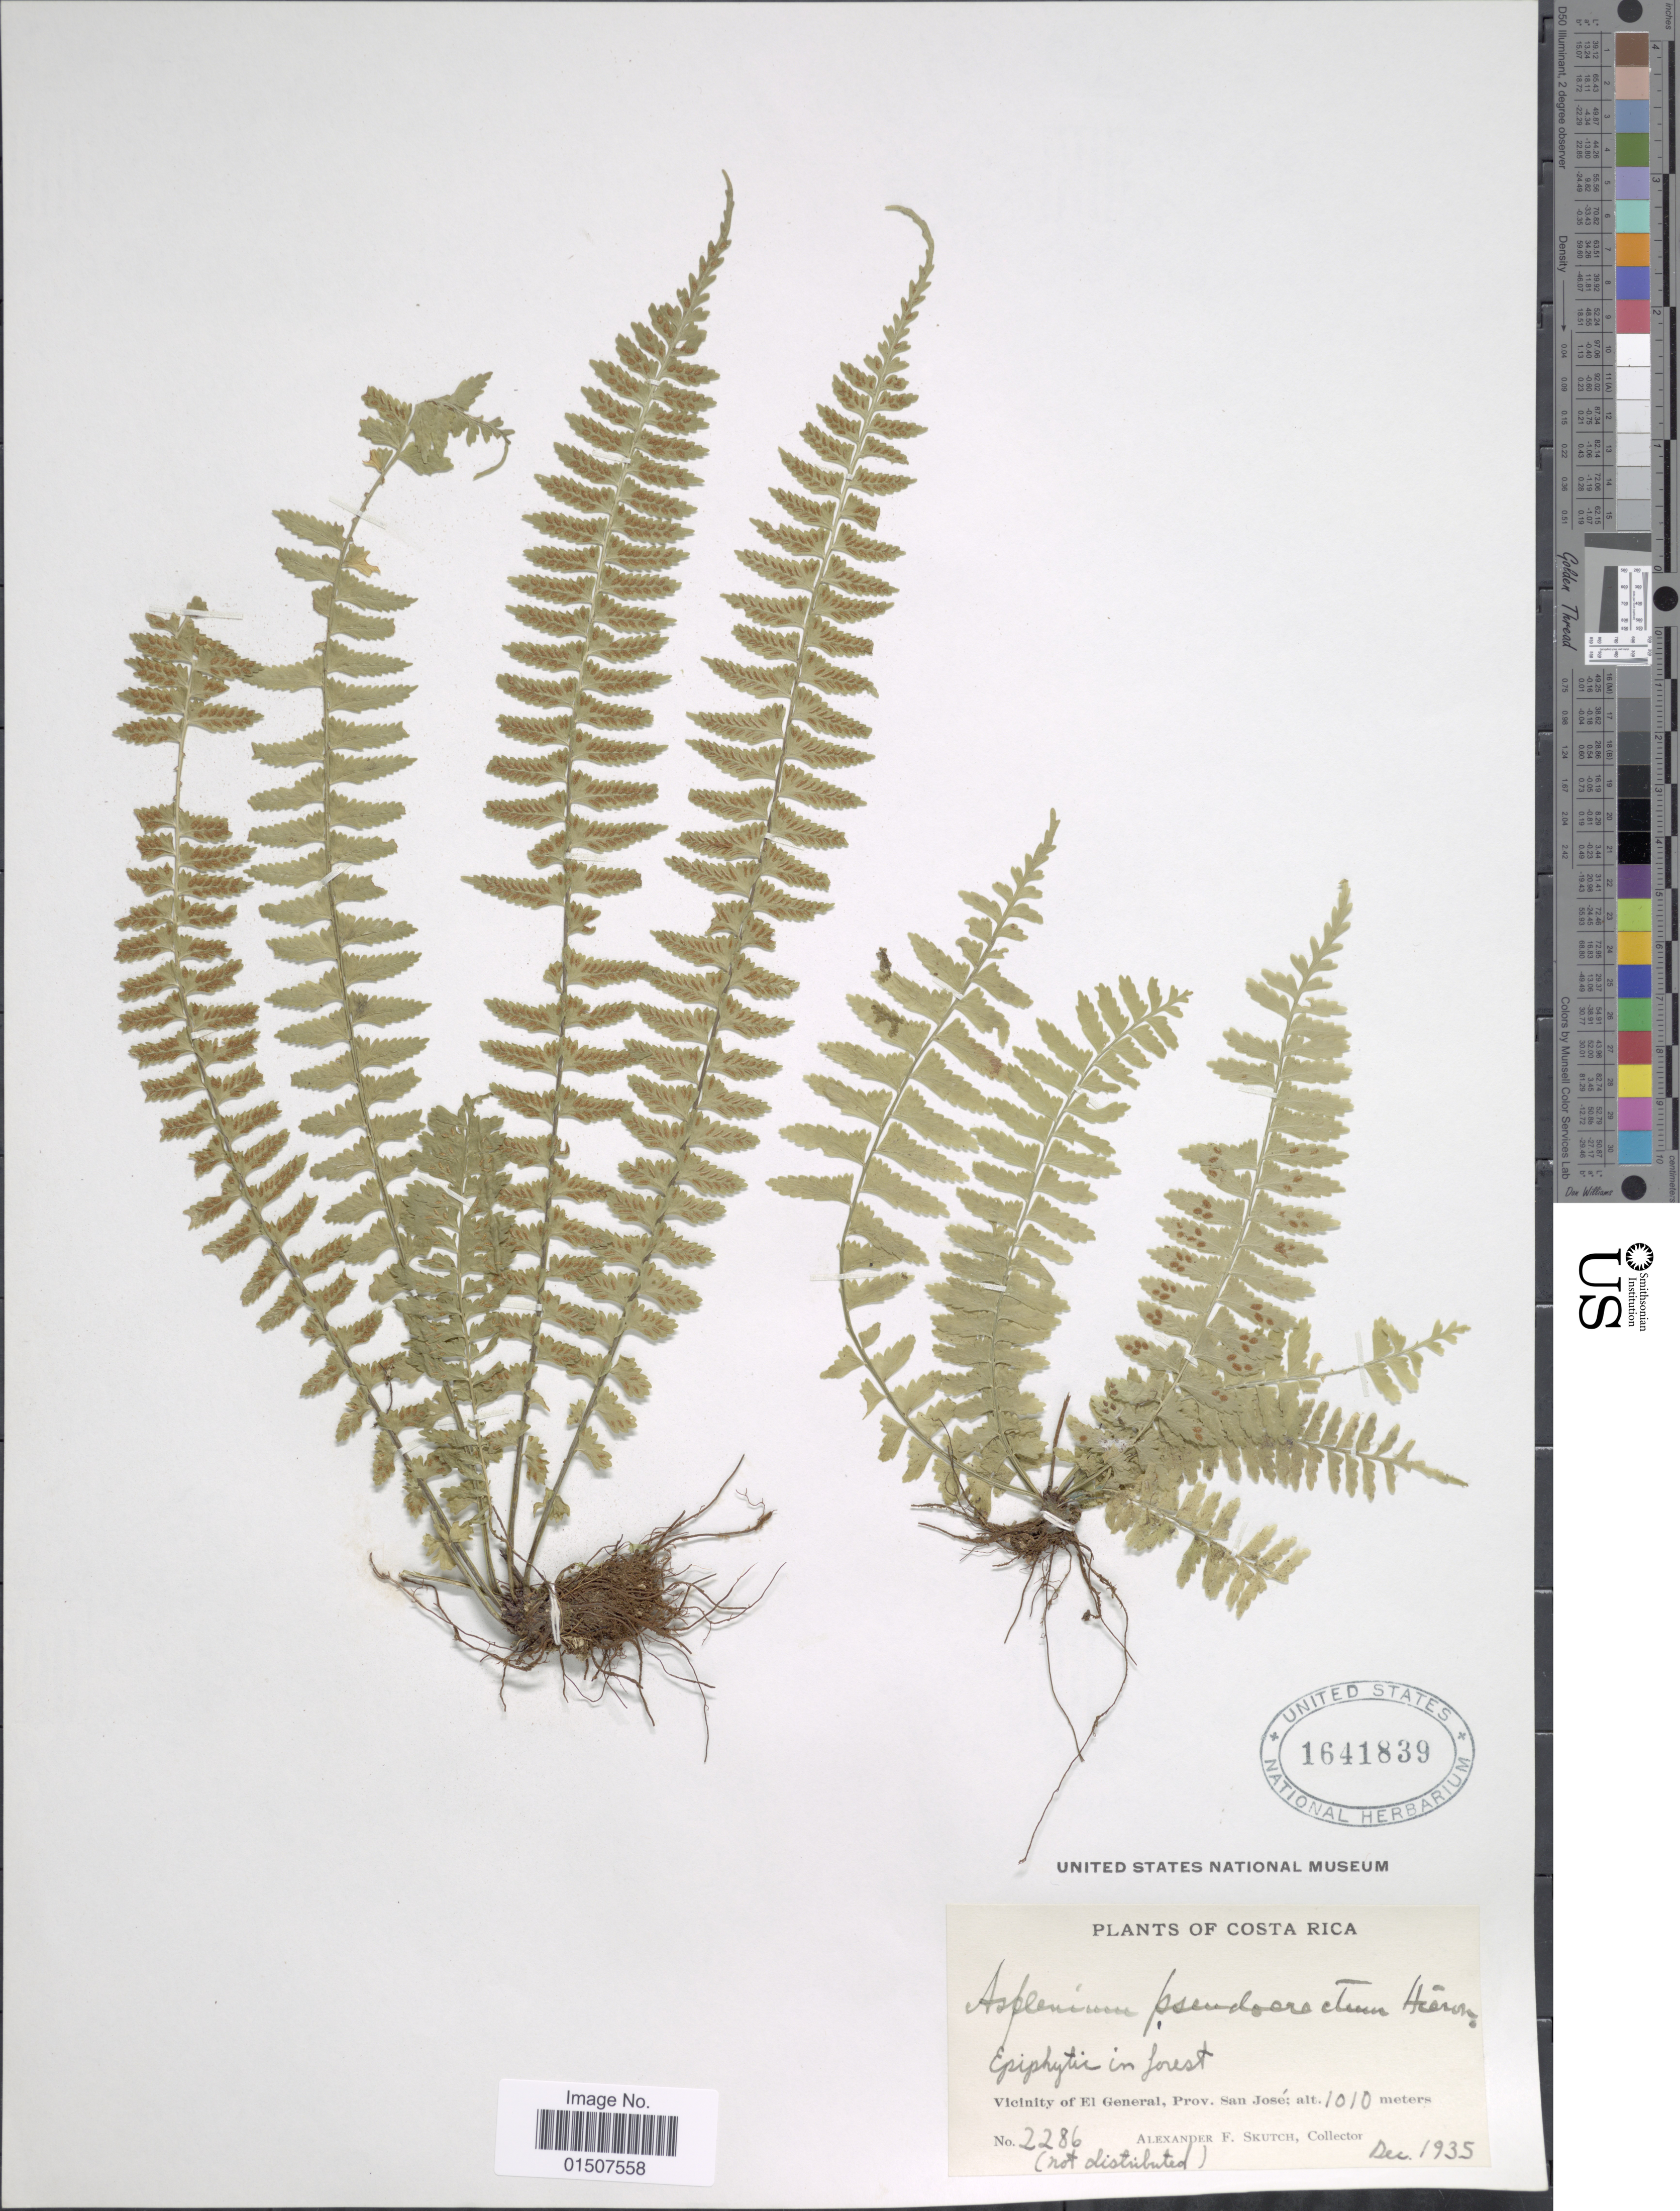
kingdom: Plantae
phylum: Tracheophyta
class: Polypodiopsida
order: Polypodiales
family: Aspleniaceae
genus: Asplenium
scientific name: Asplenium pteropus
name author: Kaulf.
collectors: A. F. Skutch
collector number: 2286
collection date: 1935-12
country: Costa Rica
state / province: San José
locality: Vicinity of El General, Prov. San Jose.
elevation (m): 1010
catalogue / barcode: US 1641839